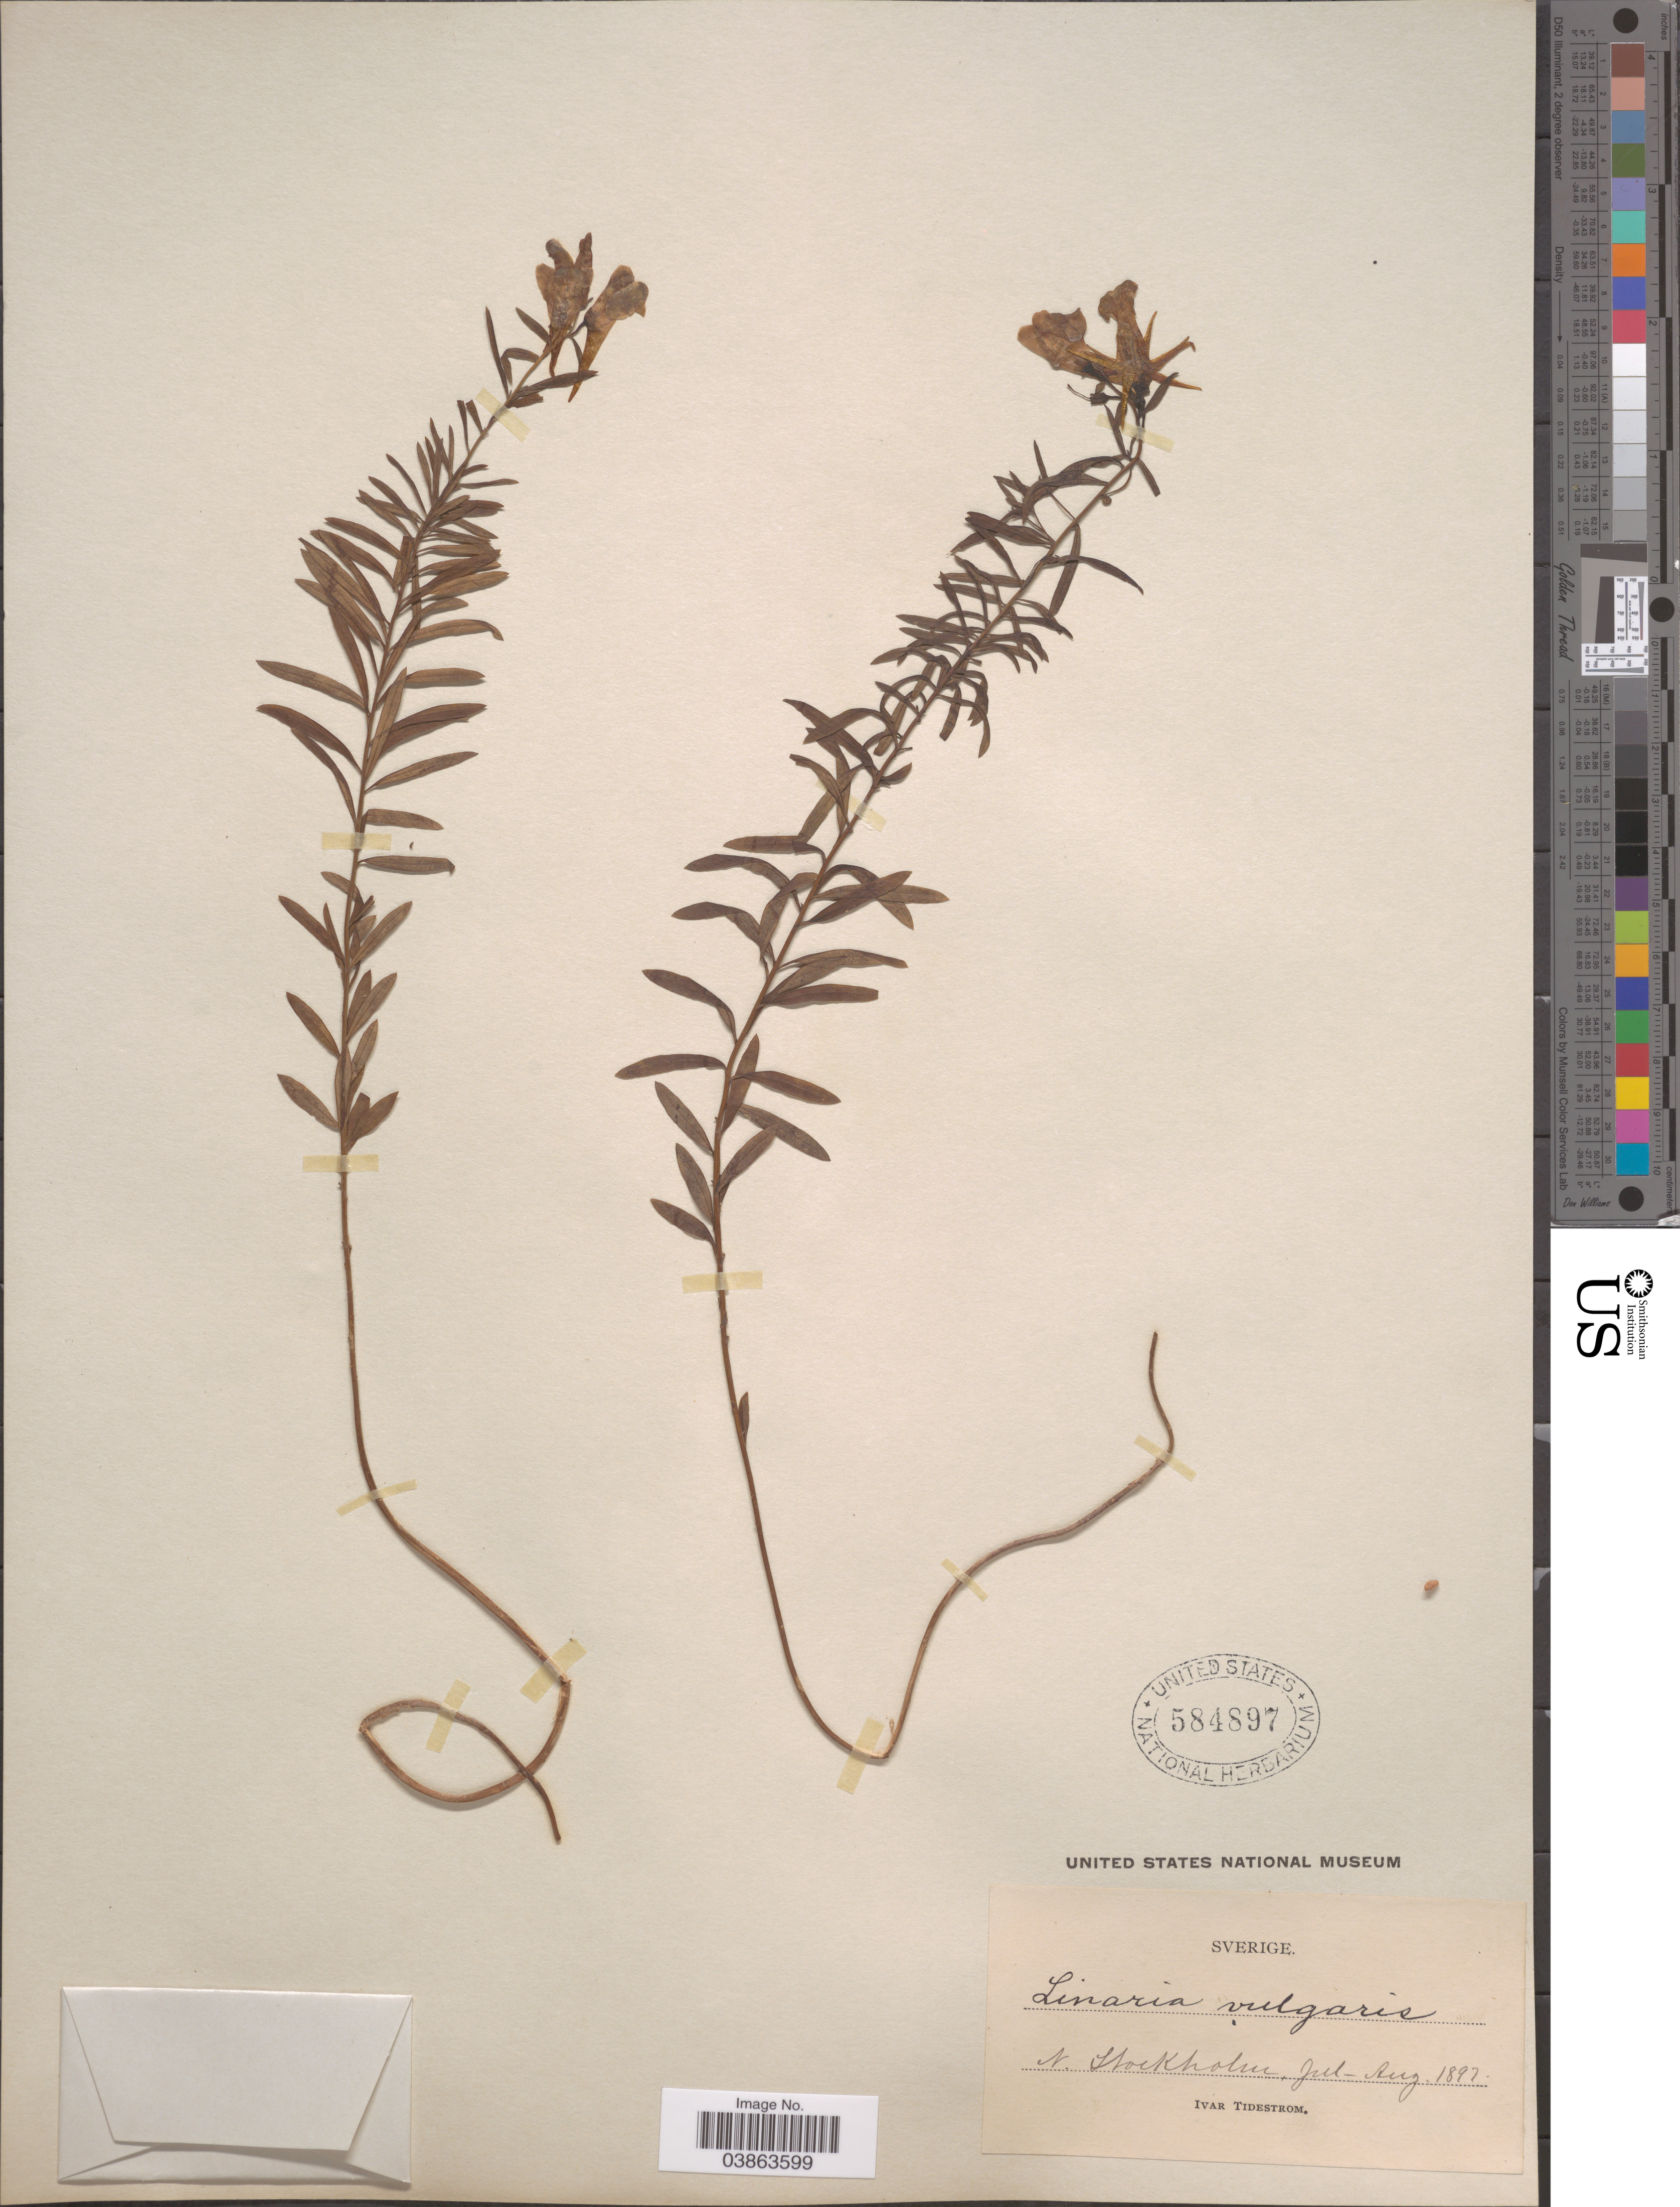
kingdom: Plantae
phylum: Tracheophyta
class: Magnoliopsida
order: Lamiales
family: Plantaginaceae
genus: Linaria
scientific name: Linaria vulgaris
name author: Mill.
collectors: I. F. Tidestrom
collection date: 1897-07/1897-08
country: Sweden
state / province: Stockholm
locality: Sverige. N. Stockholm.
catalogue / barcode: US 584897